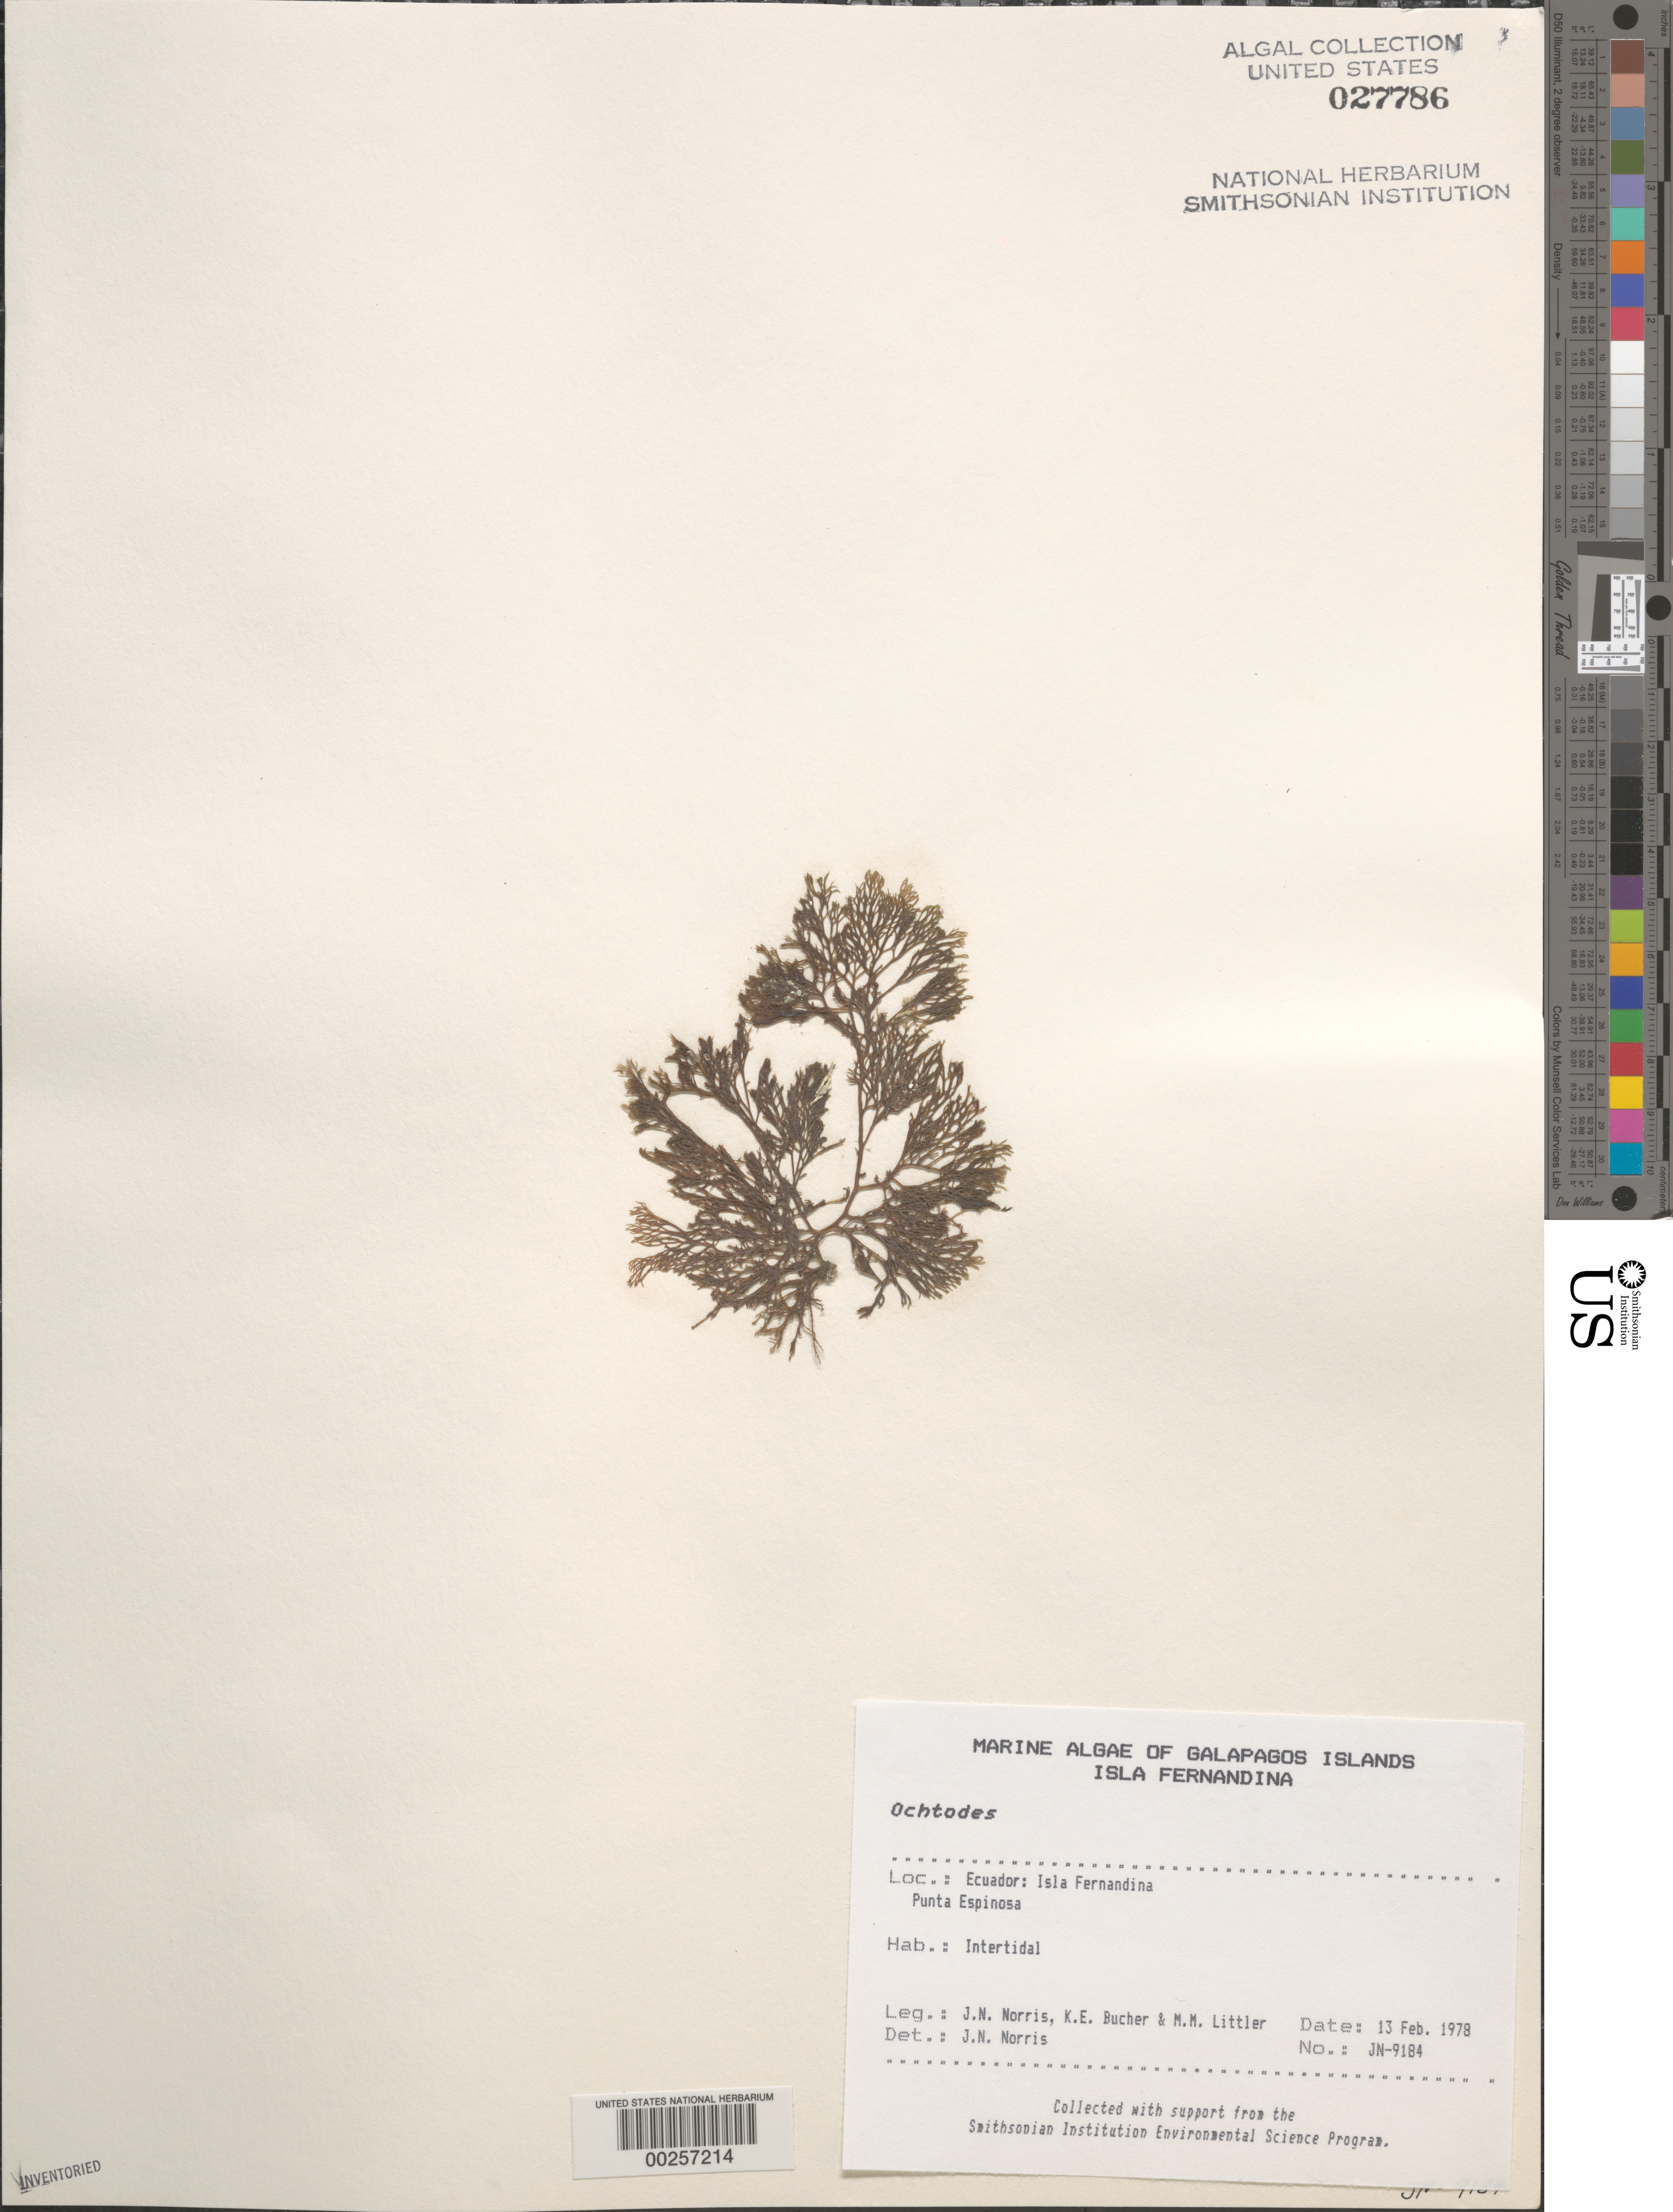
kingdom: Plantae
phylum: Rhodophyta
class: Florideophyceae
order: Gigartinales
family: Rhizophyllidaceae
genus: Ochtodes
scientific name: Ochtodes sp.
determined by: Norris, James N.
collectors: J. N. Norris, K. E. Bucher & M. M. Littler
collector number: JN-9184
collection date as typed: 13 Feb 1978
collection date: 1978-02-13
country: Ecuador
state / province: Colón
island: Fernandina [Narborough]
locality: Punta Espinosa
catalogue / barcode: US 27786